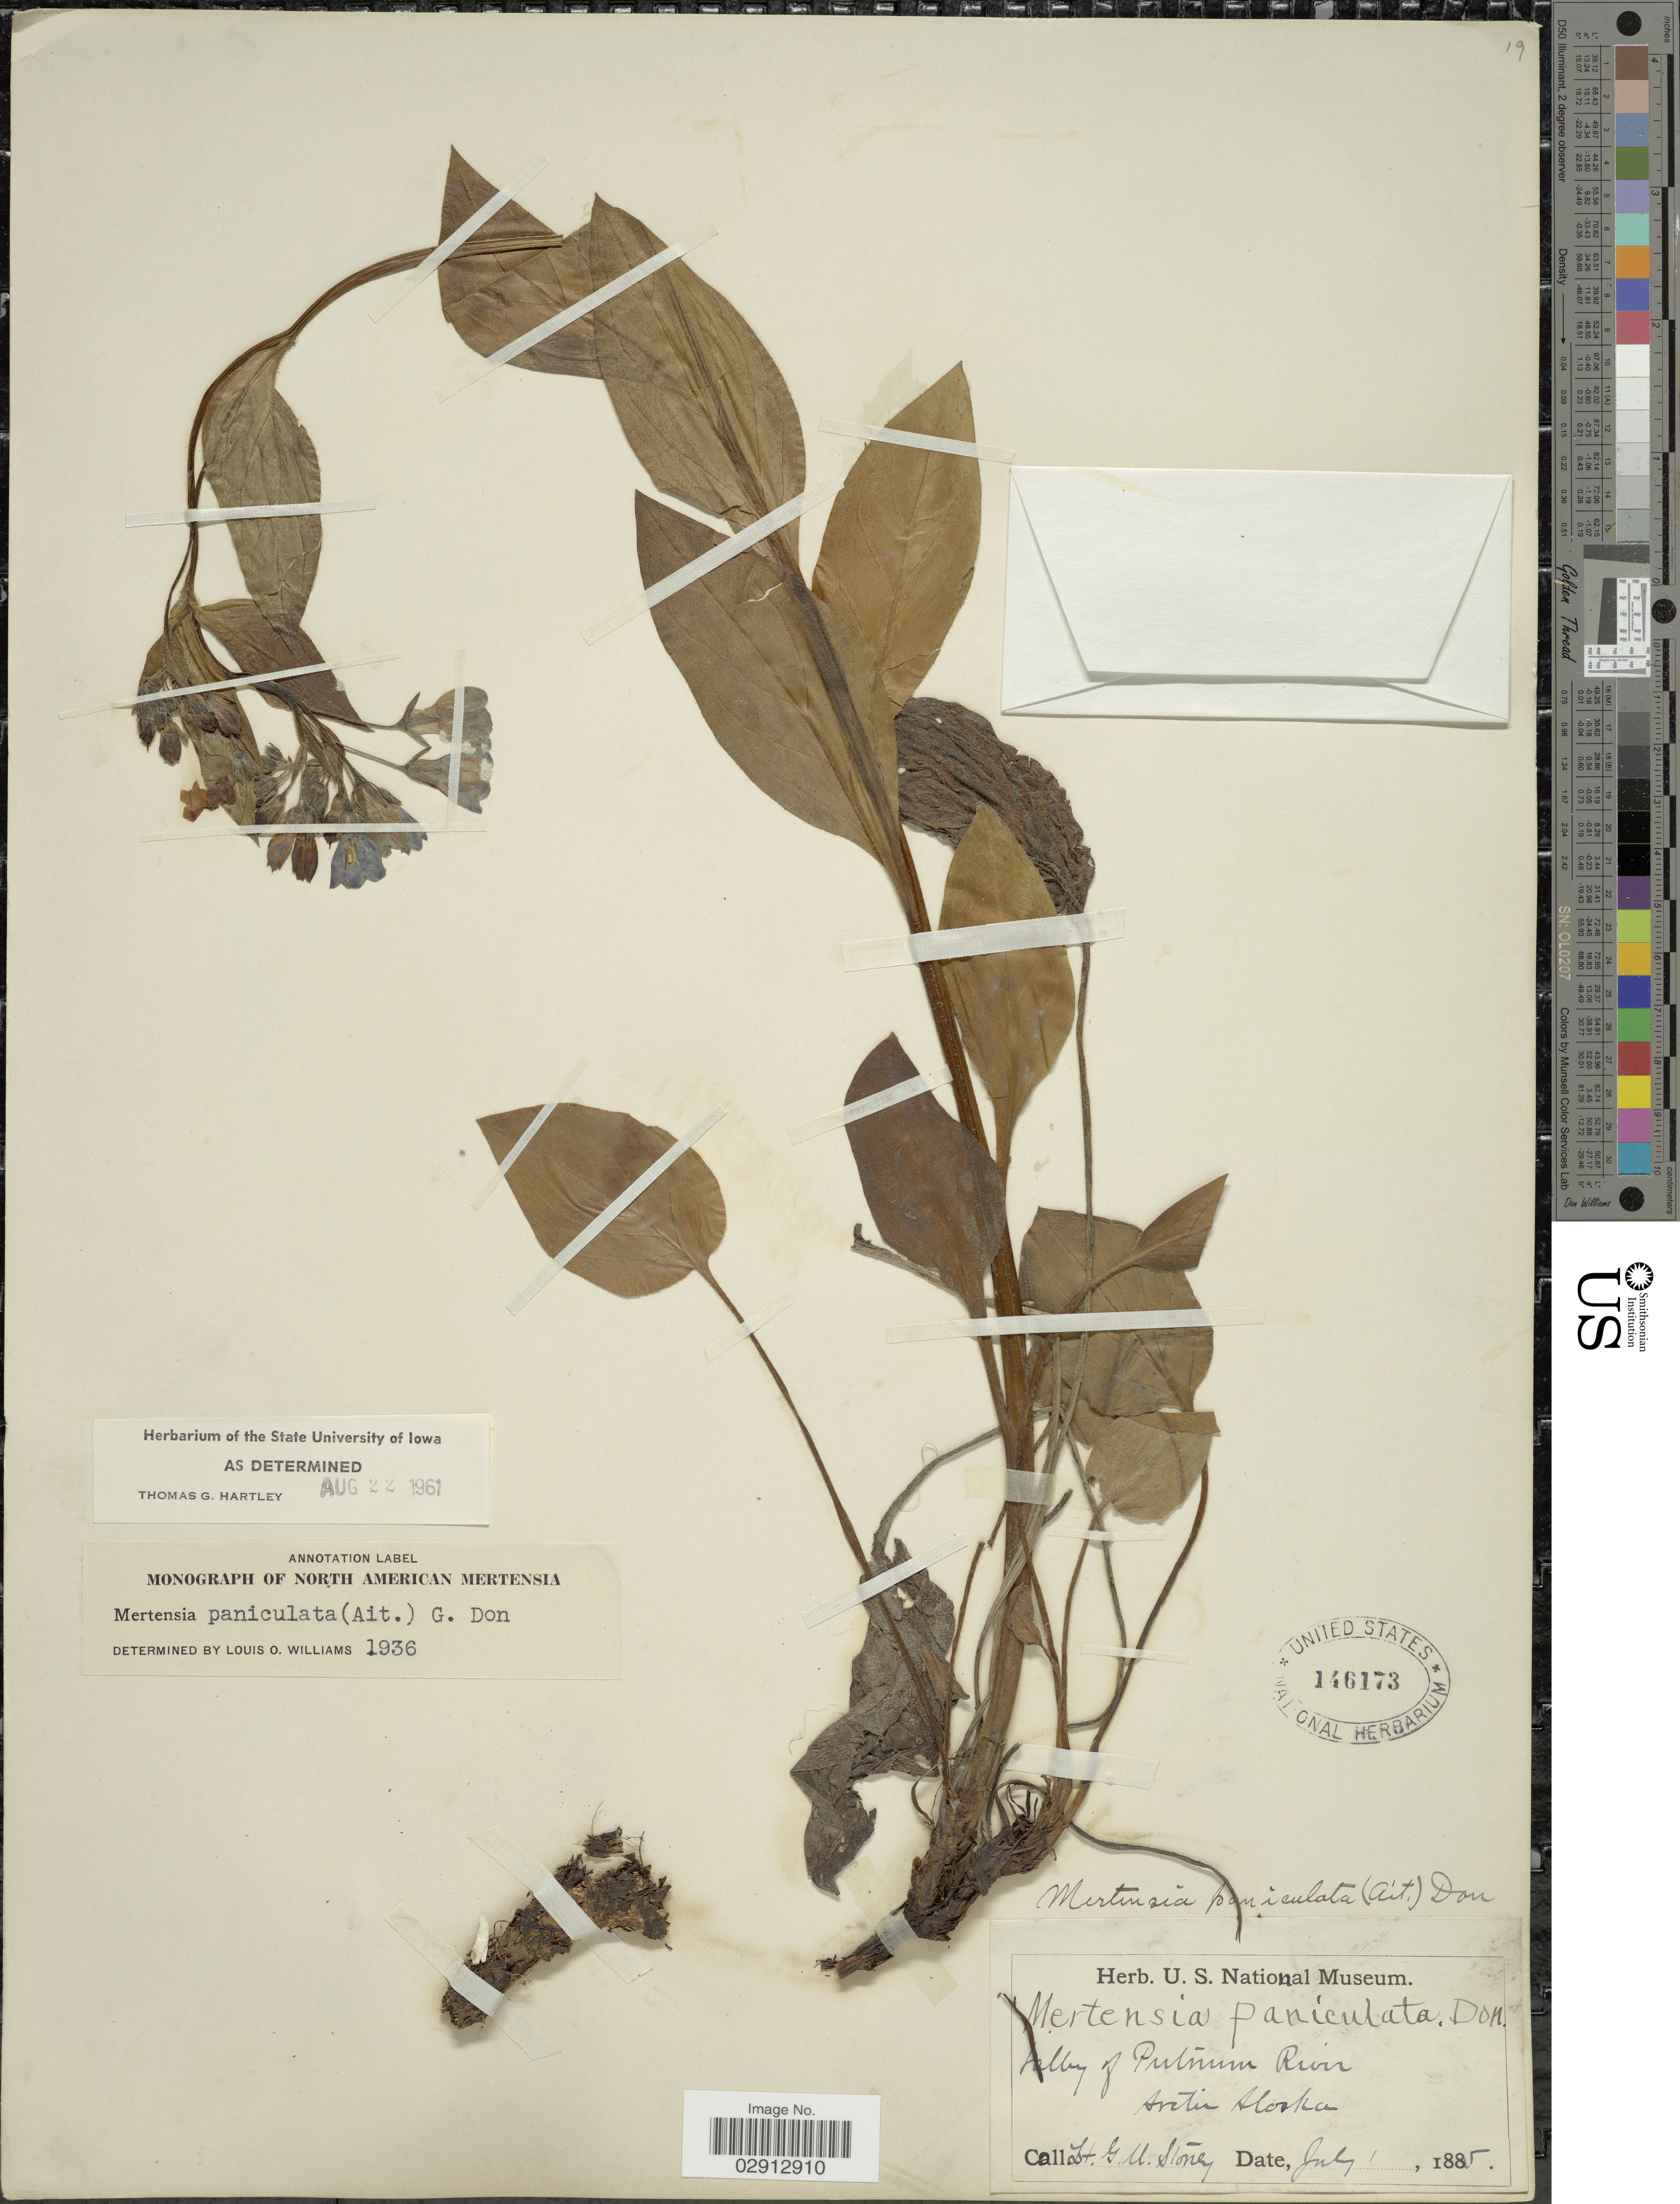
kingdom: Plantae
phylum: Tracheophyta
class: Magnoliopsida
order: Boraginales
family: Boraginaceae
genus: Mertensia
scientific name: Mertensia paniculata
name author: (Aiton) G. Don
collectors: G. Stoney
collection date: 1885-07-01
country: United States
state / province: Alaska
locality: Valley of Putnum River. Arctic Alaska.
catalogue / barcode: US 146173